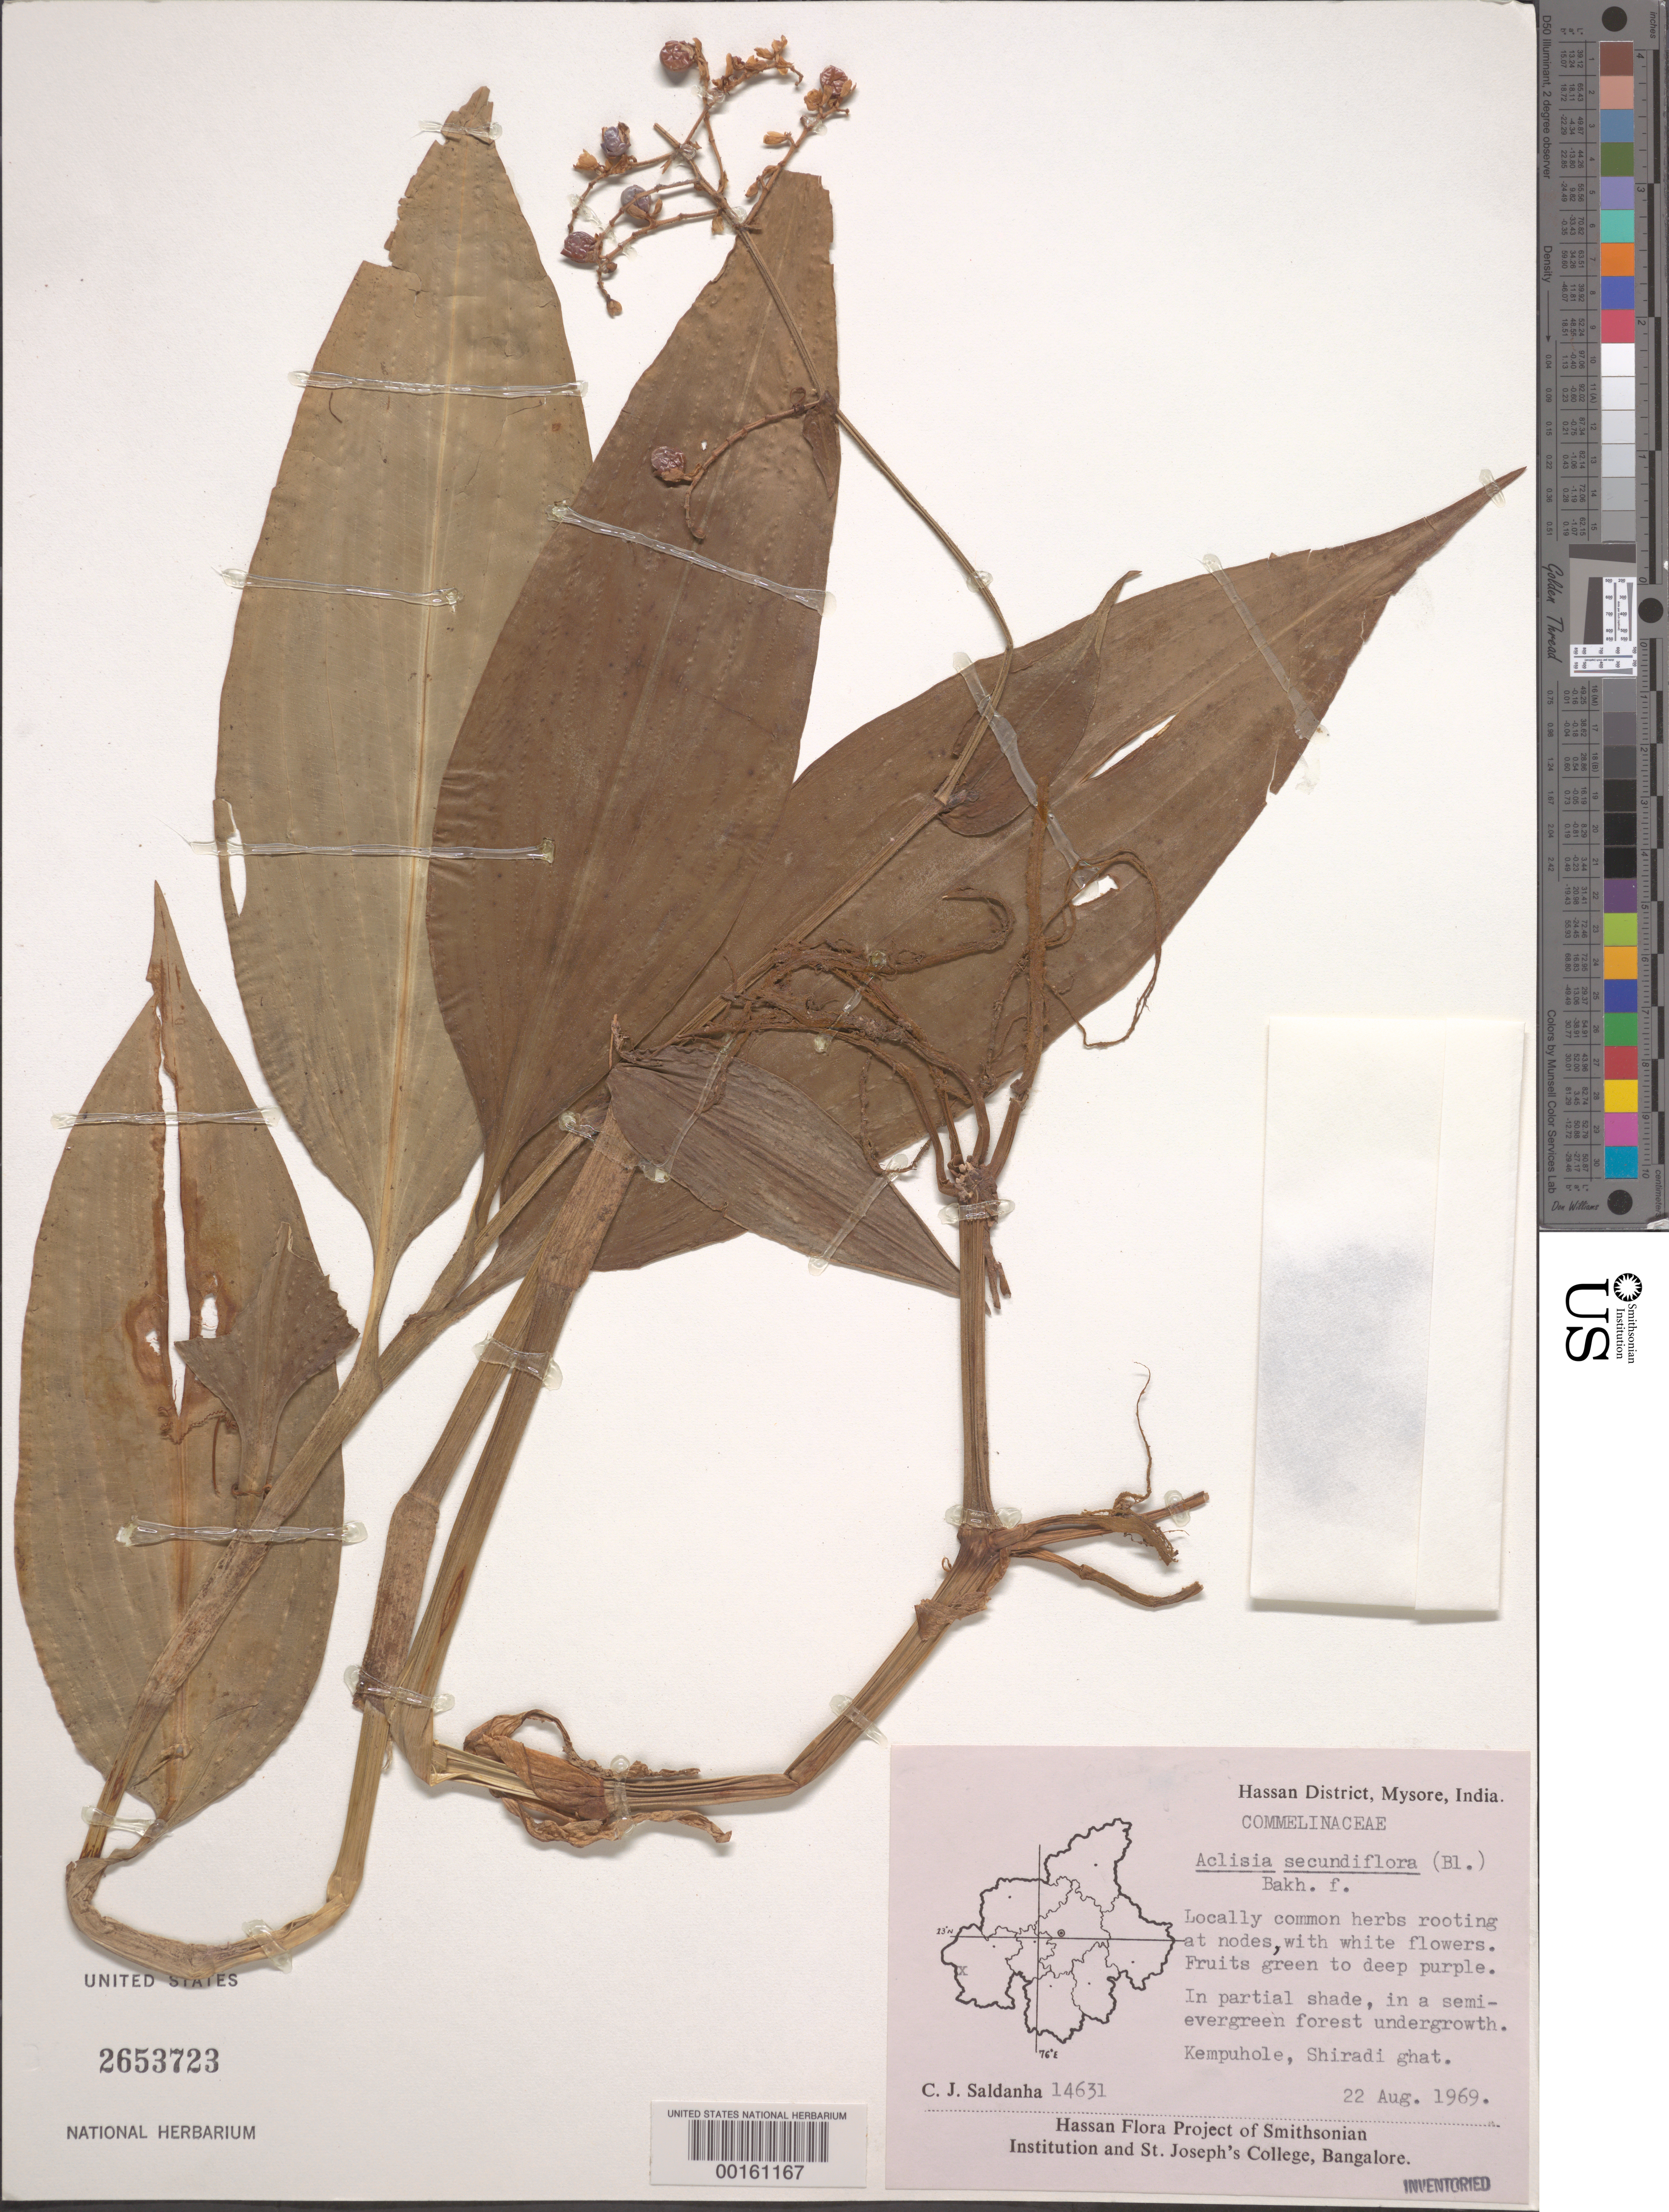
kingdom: Plantae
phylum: Tracheophyta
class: Liliopsida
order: Commelinales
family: Commelinaceae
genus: Pollia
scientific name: Pollia secundiflora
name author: (Blume) Bakh. f.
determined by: Faden, Robert B., (US), Smithsonian Institution - National Museum of Natural History (UNITED STATES)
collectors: C. J. Saldanha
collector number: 14631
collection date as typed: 22 Aug 1969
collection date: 1969-08-22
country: India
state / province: Karnataka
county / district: Hassan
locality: Kempuhole, shiradi ghat, mysore state [mysore state = karnataka.]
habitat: Partial shade in semi-evergreen forest under growth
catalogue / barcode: US 2653723